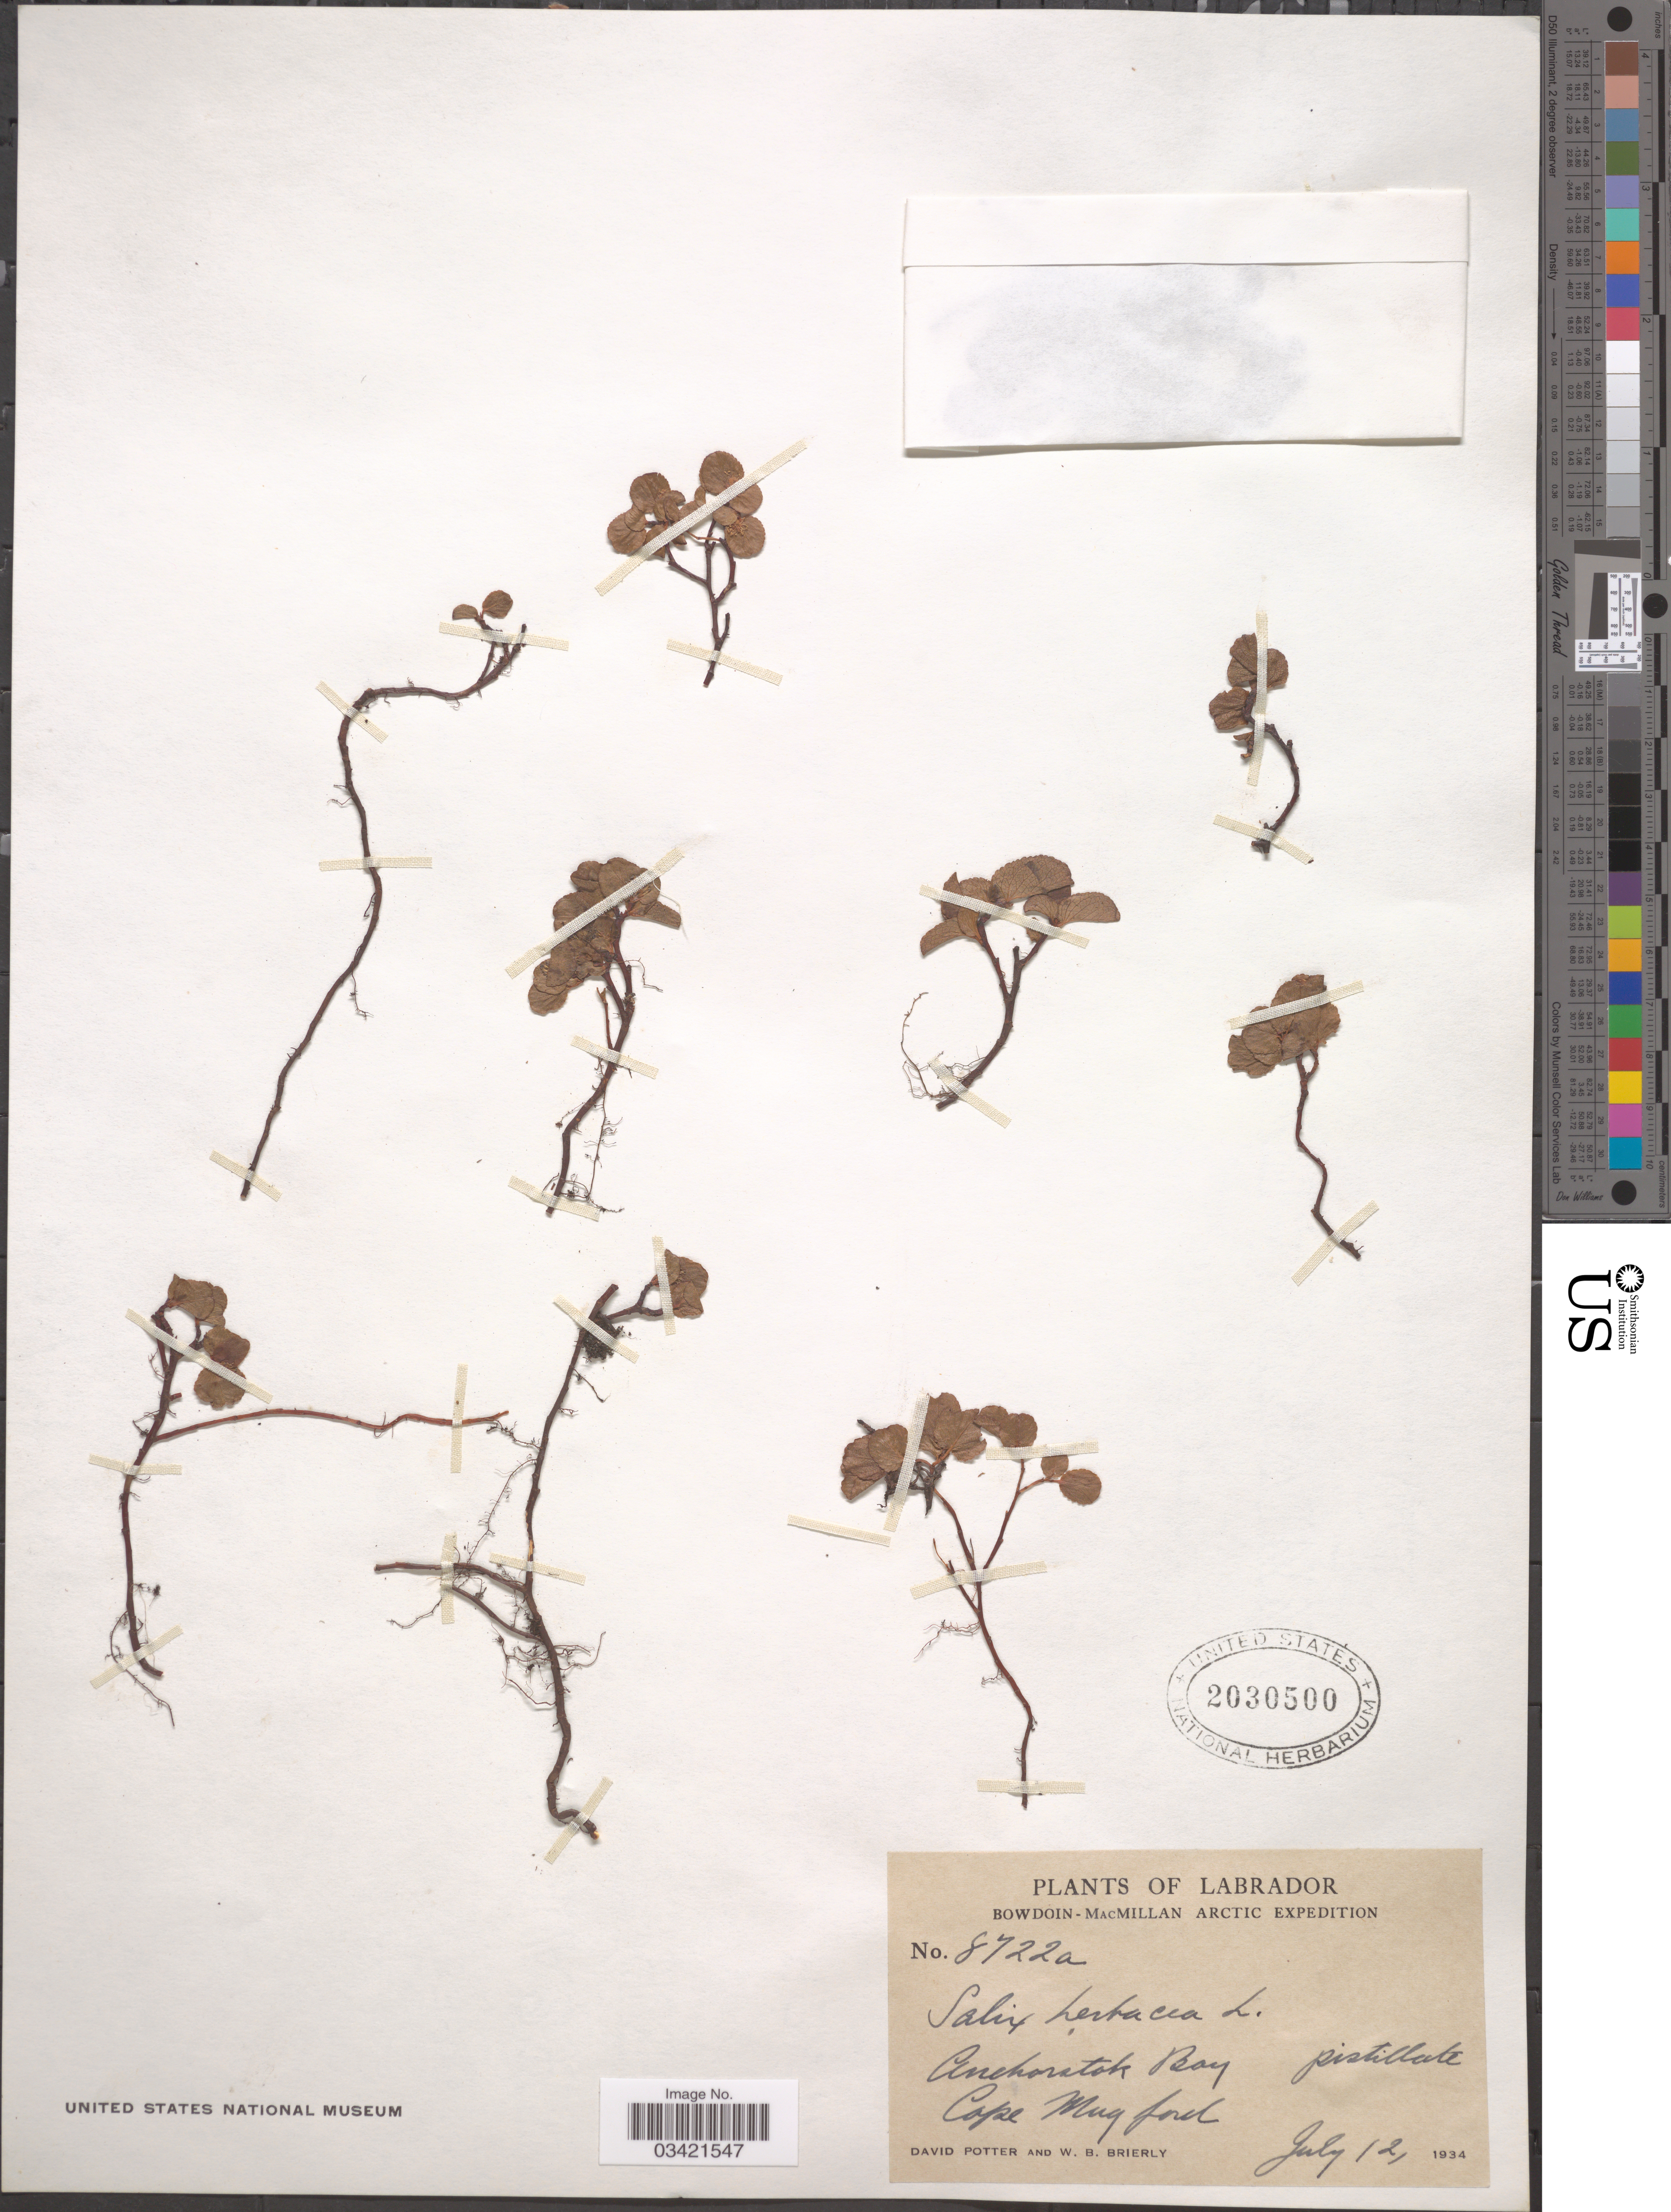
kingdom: Plantae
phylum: Tracheophyta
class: Magnoliopsida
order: Malpighiales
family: Salicaceae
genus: Salix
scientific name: Salix herbacea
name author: L.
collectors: D. Potter & W. Brierly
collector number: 8722a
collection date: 1934-07-12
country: Canada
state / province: Newfoundland and Labrador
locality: Labrador. Anchorstok Bay. Cape Mugford.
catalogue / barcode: US 2030500